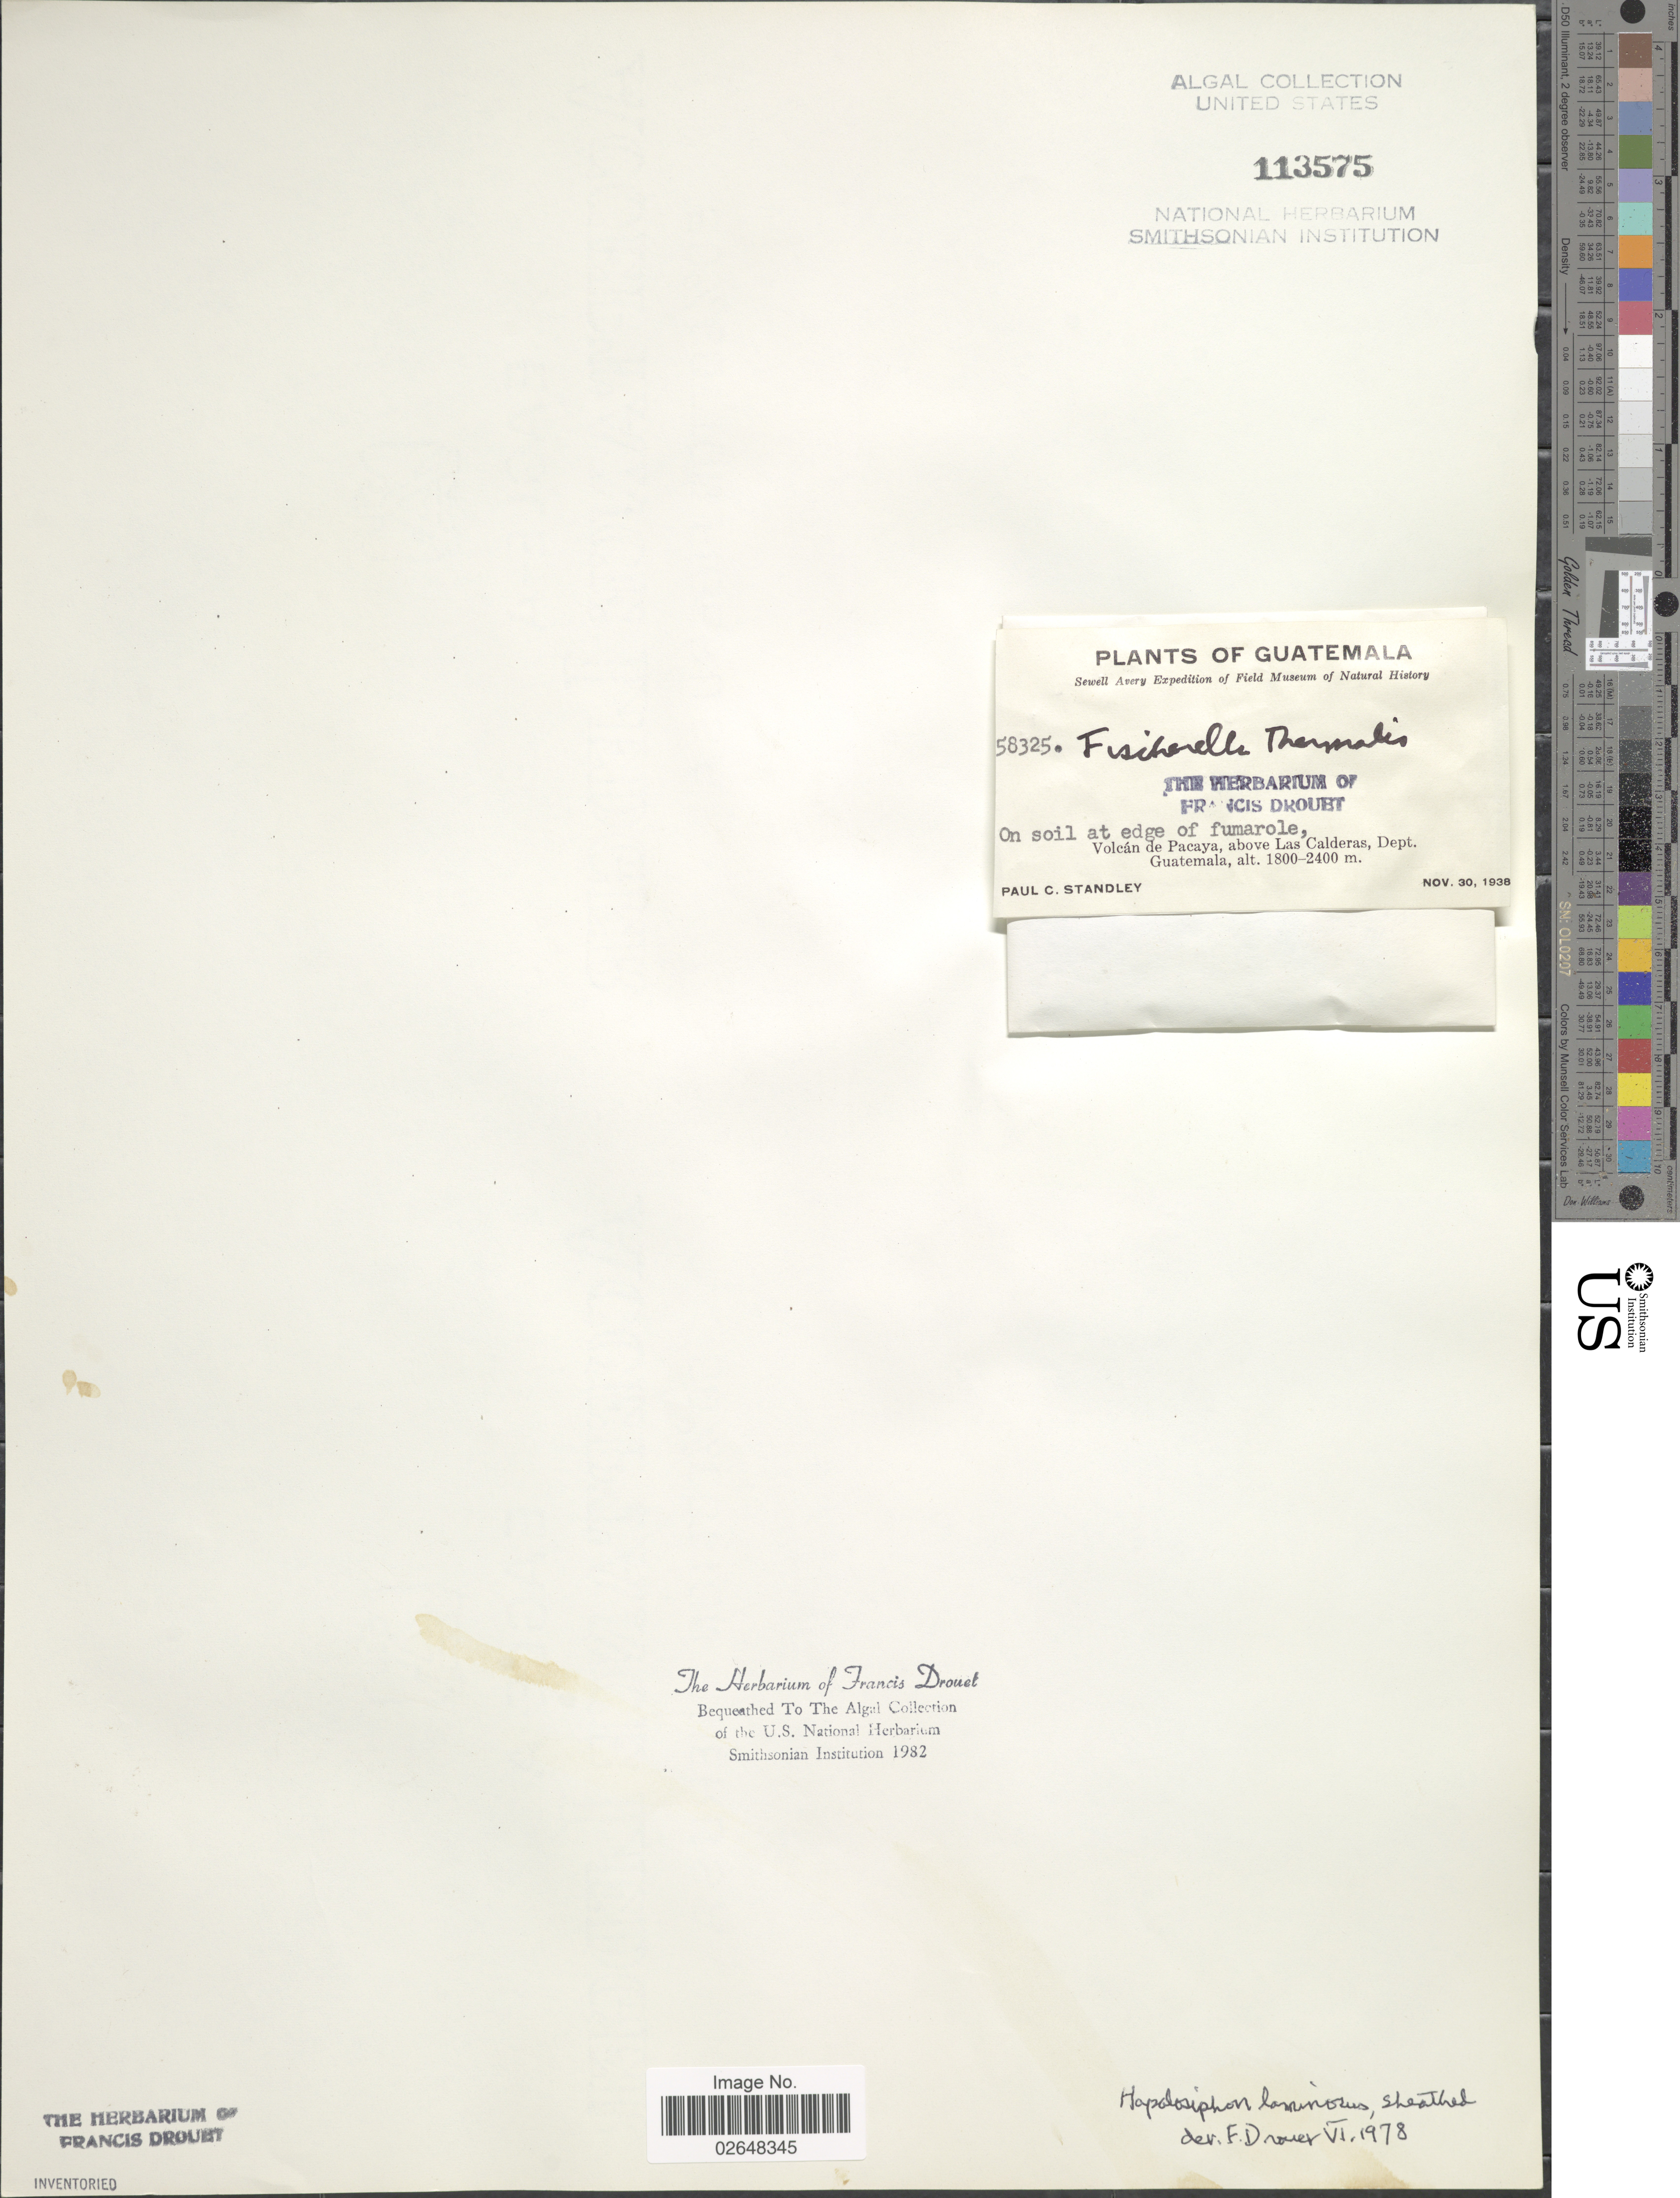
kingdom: Bacteria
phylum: Cyanobacteria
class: Cyanobacteriia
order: Cyanobacteriales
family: Stigonemataceae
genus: Stigonema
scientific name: Stigonema muscicola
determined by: Drouet, F. E.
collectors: P. C. Standley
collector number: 58325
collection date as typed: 30 Nov 1938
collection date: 1938-11-30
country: Guatemala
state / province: Guatemala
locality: Volcan de Pacaya, Las Calderas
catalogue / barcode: US 113575